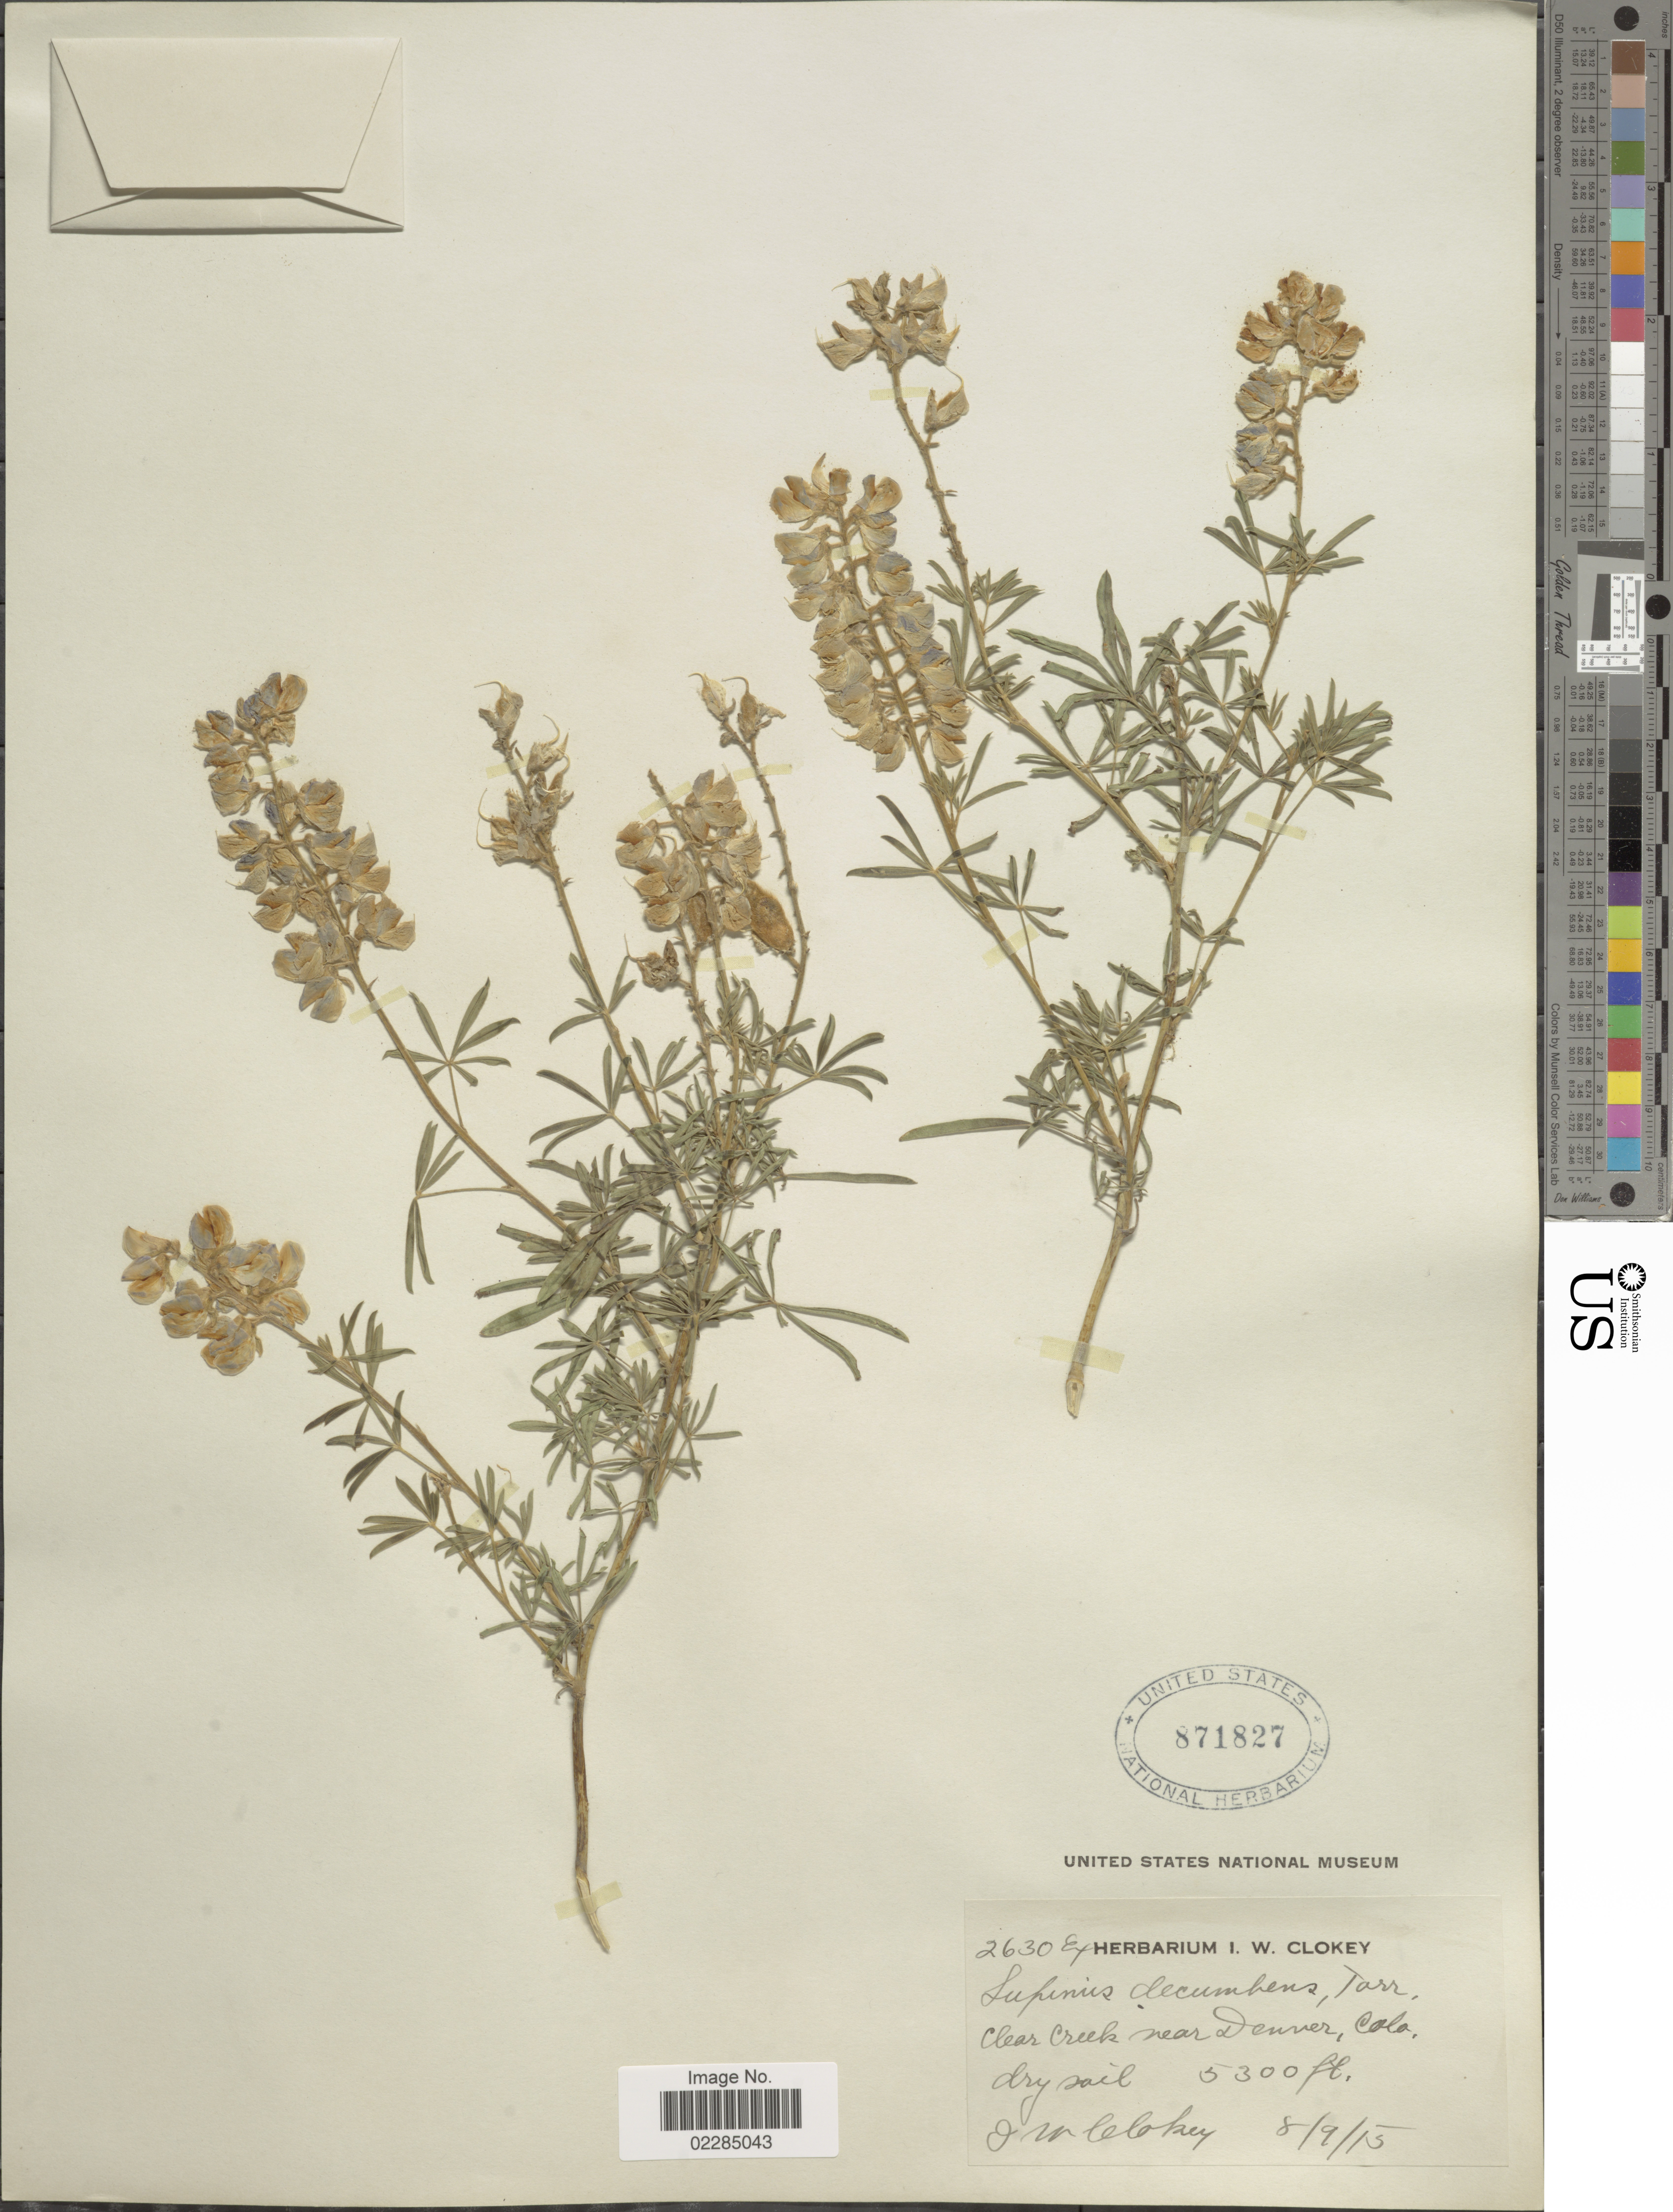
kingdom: Plantae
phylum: Tracheophyta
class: Magnoliopsida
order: Fabales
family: Fabaceae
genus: Lupinus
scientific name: Lupinus decumbens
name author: Torr.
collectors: I. W. Clokey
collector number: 2630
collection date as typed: Transcribed d/m/y: 9/8/15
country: United States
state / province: Colorado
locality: Clear Creek near Denver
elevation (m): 1615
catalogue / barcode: US 871827